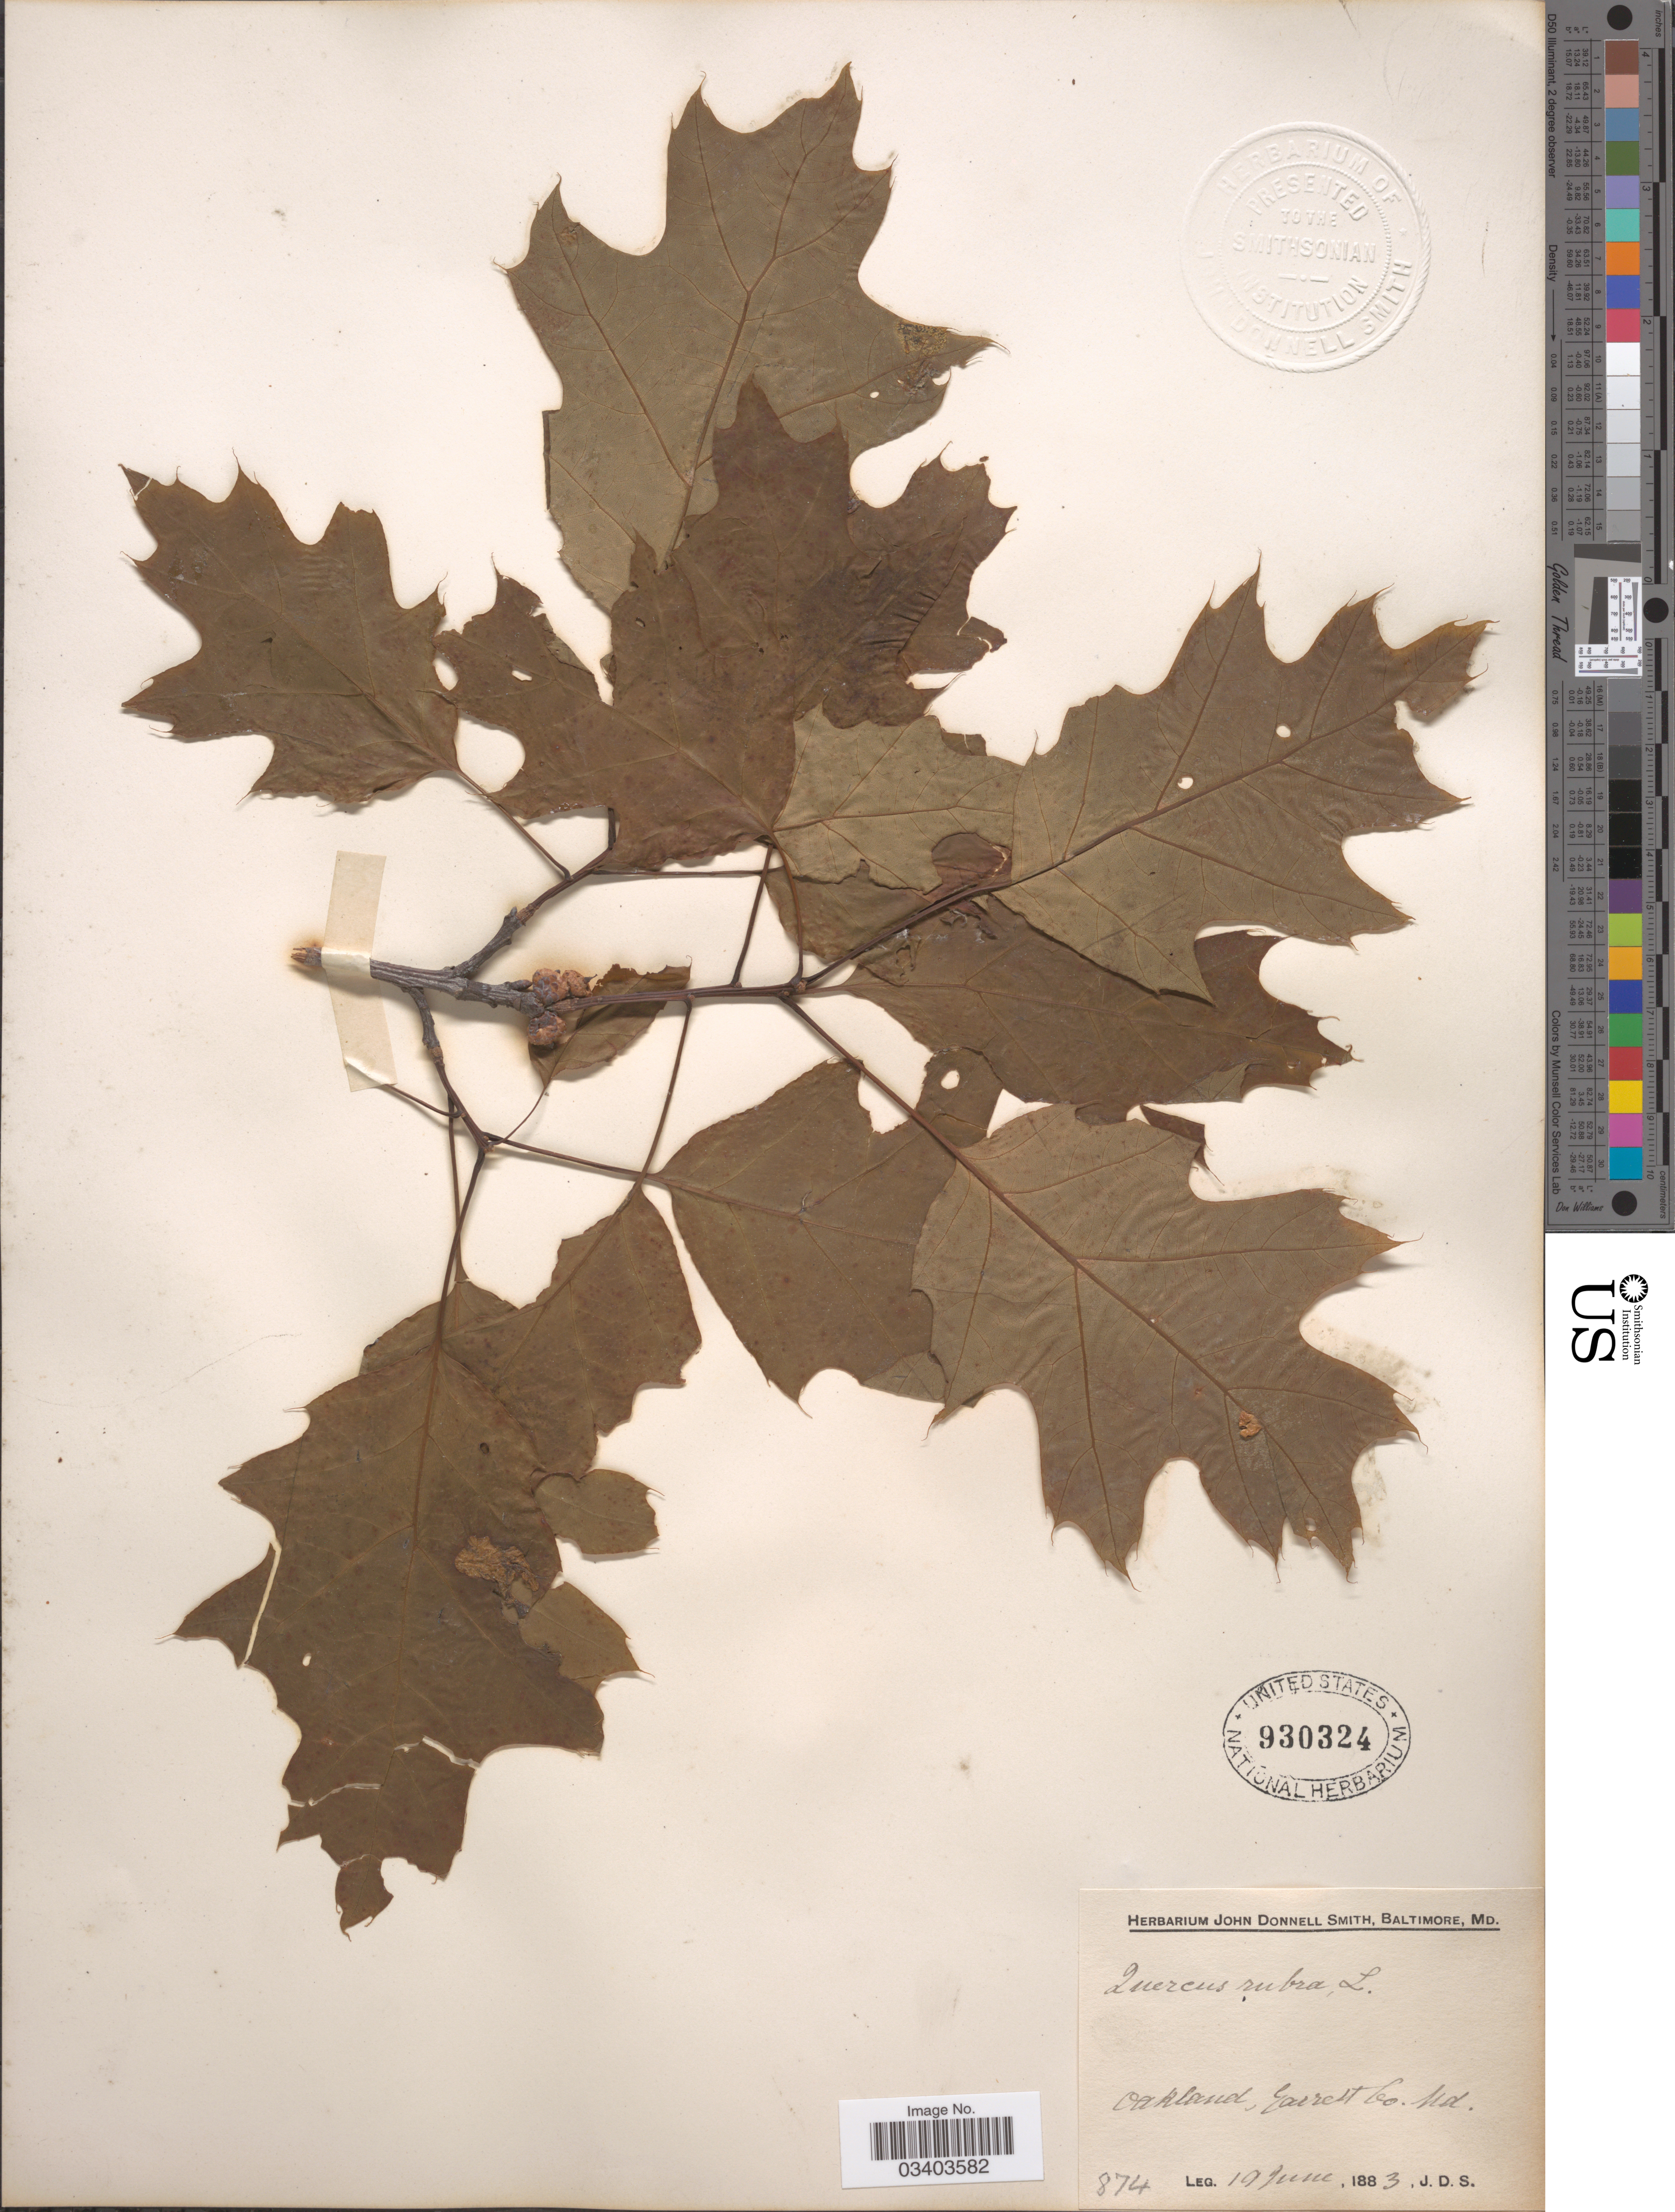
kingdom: Plantae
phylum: Tracheophyta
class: Magnoliopsida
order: Fagales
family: Fagaceae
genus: Quercus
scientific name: Quercus borealis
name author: F. Michx.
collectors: J. Donnell Smith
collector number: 874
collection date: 1883-06-19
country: United States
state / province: Maryland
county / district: Garrett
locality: Oakland, Garrett Co.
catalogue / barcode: US 930324